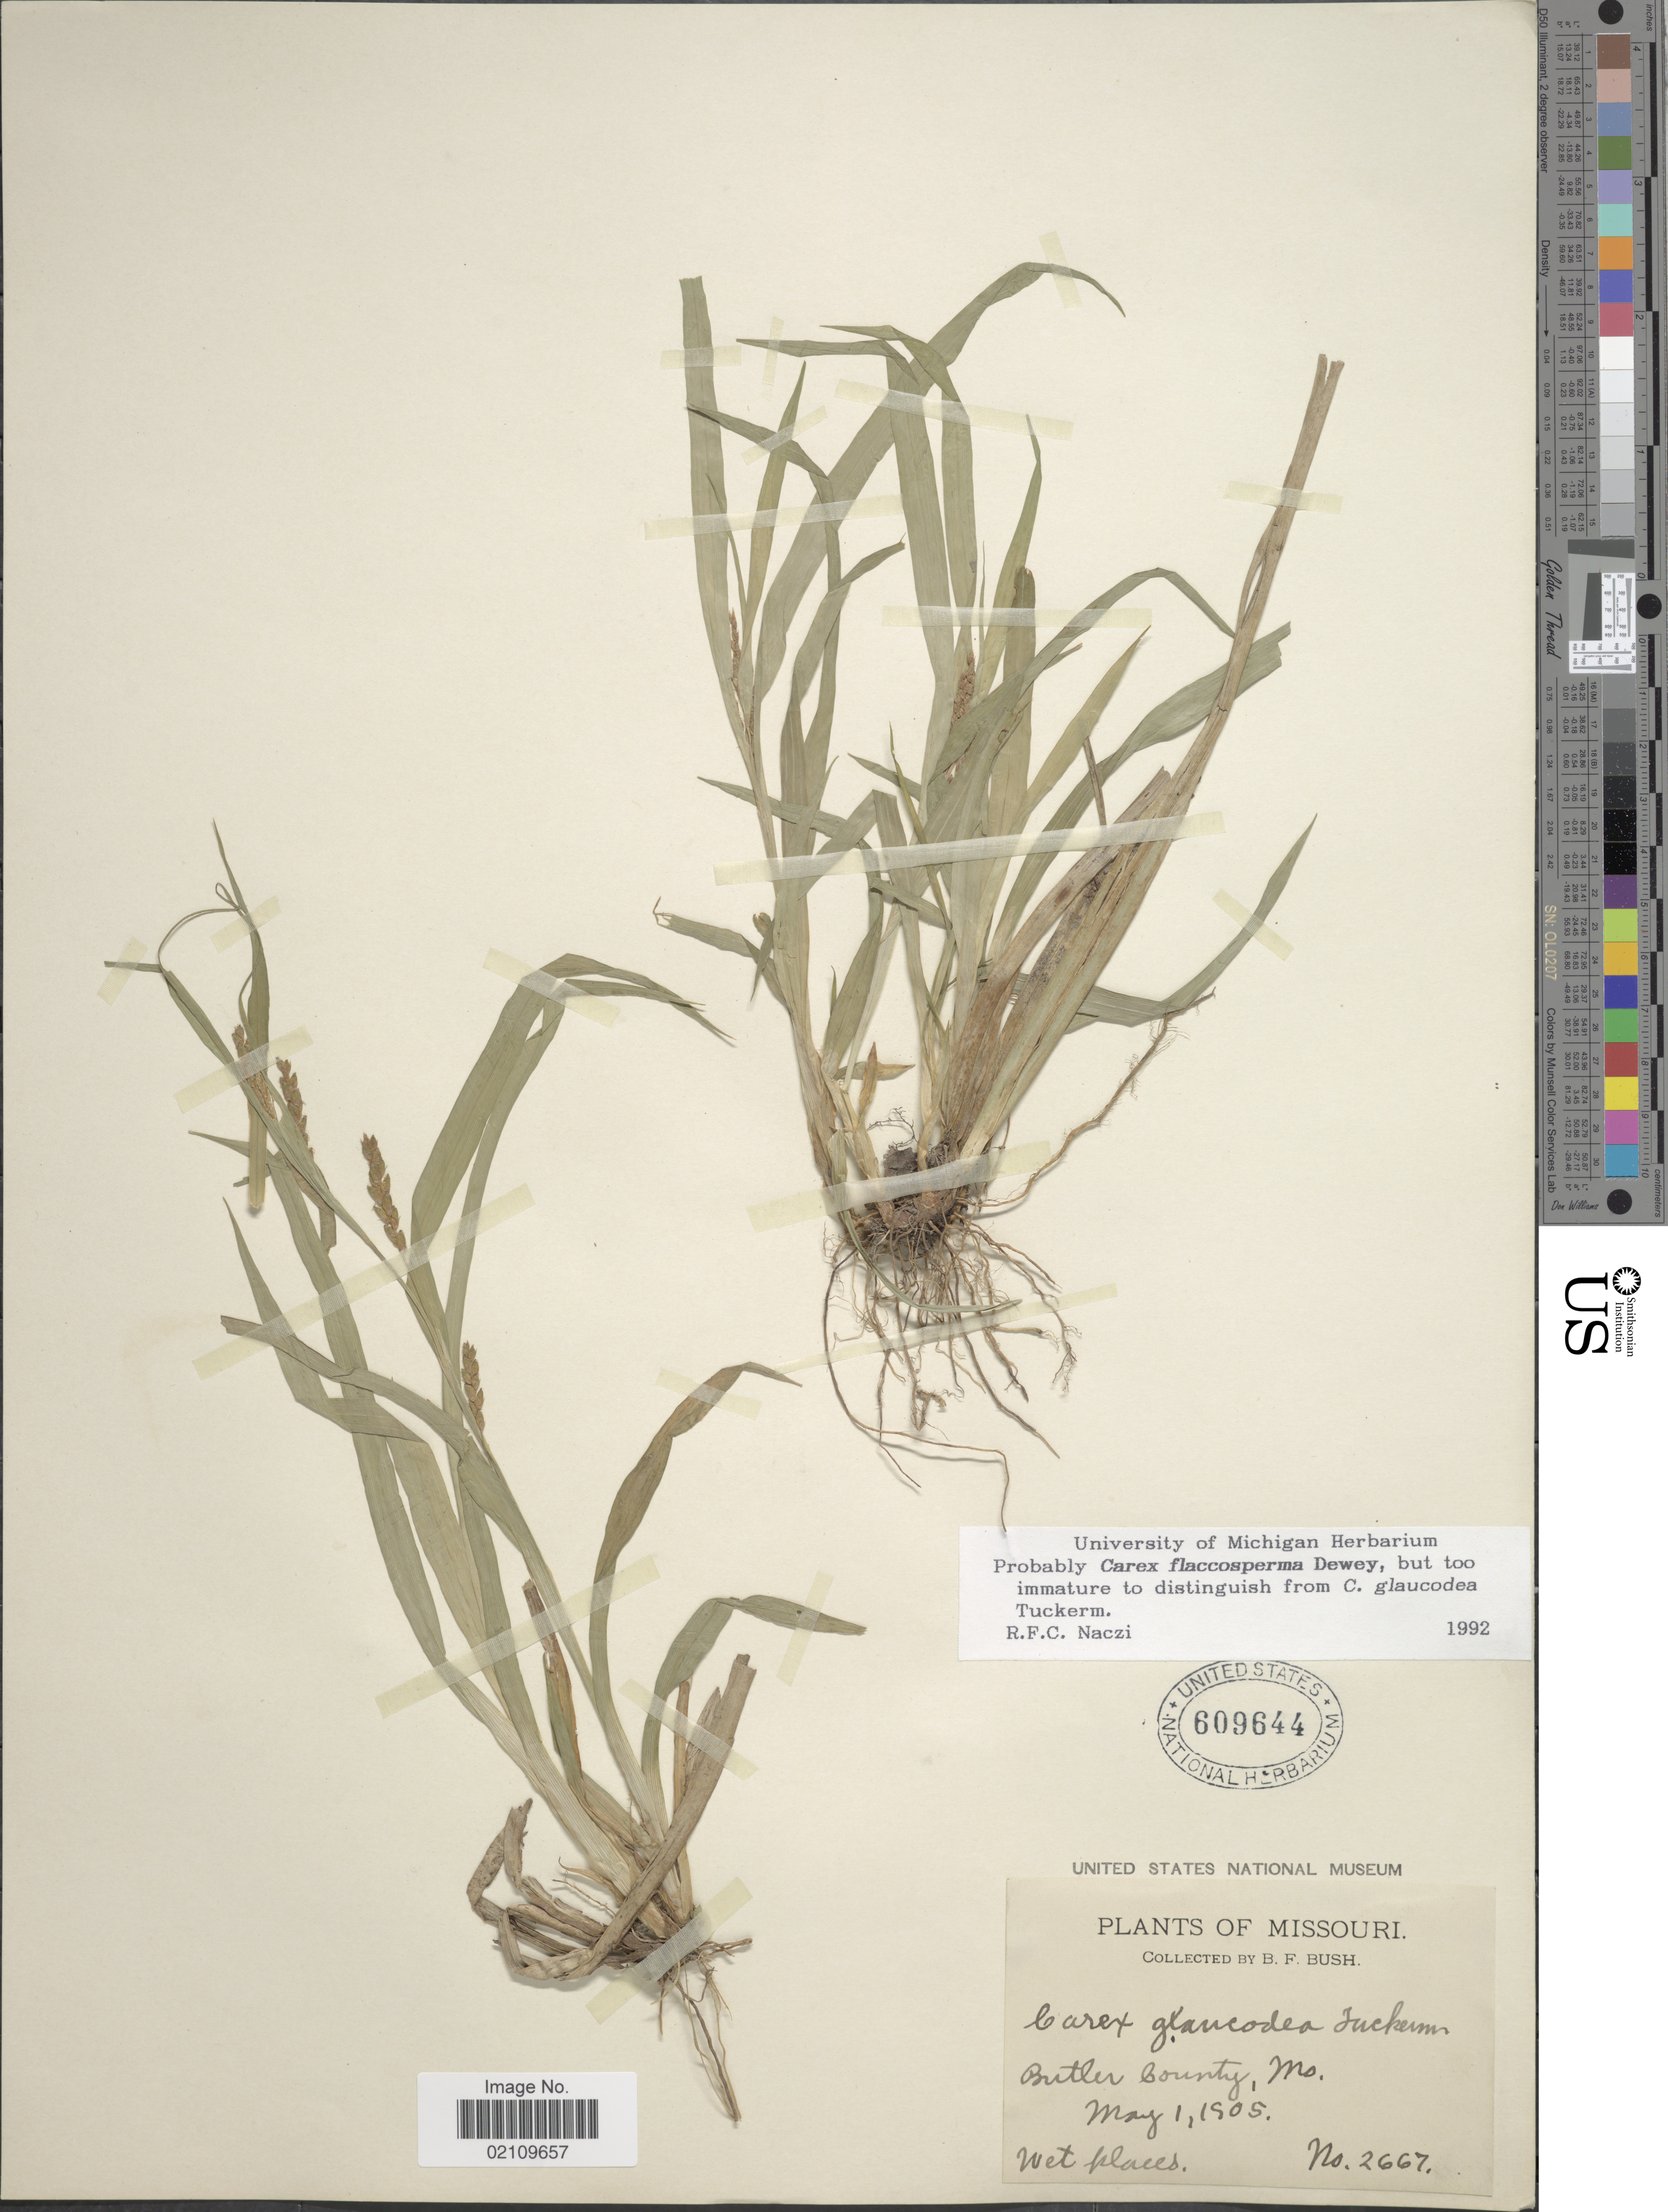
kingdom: Plantae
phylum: Tracheophyta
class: Liliopsida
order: Poales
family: Cyperaceae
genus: Carex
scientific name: Carex flaccosperma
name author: Dewey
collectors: B. F. Bush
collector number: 2667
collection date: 1905-05-01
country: United States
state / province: Missouri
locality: Butler County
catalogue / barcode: US 609644